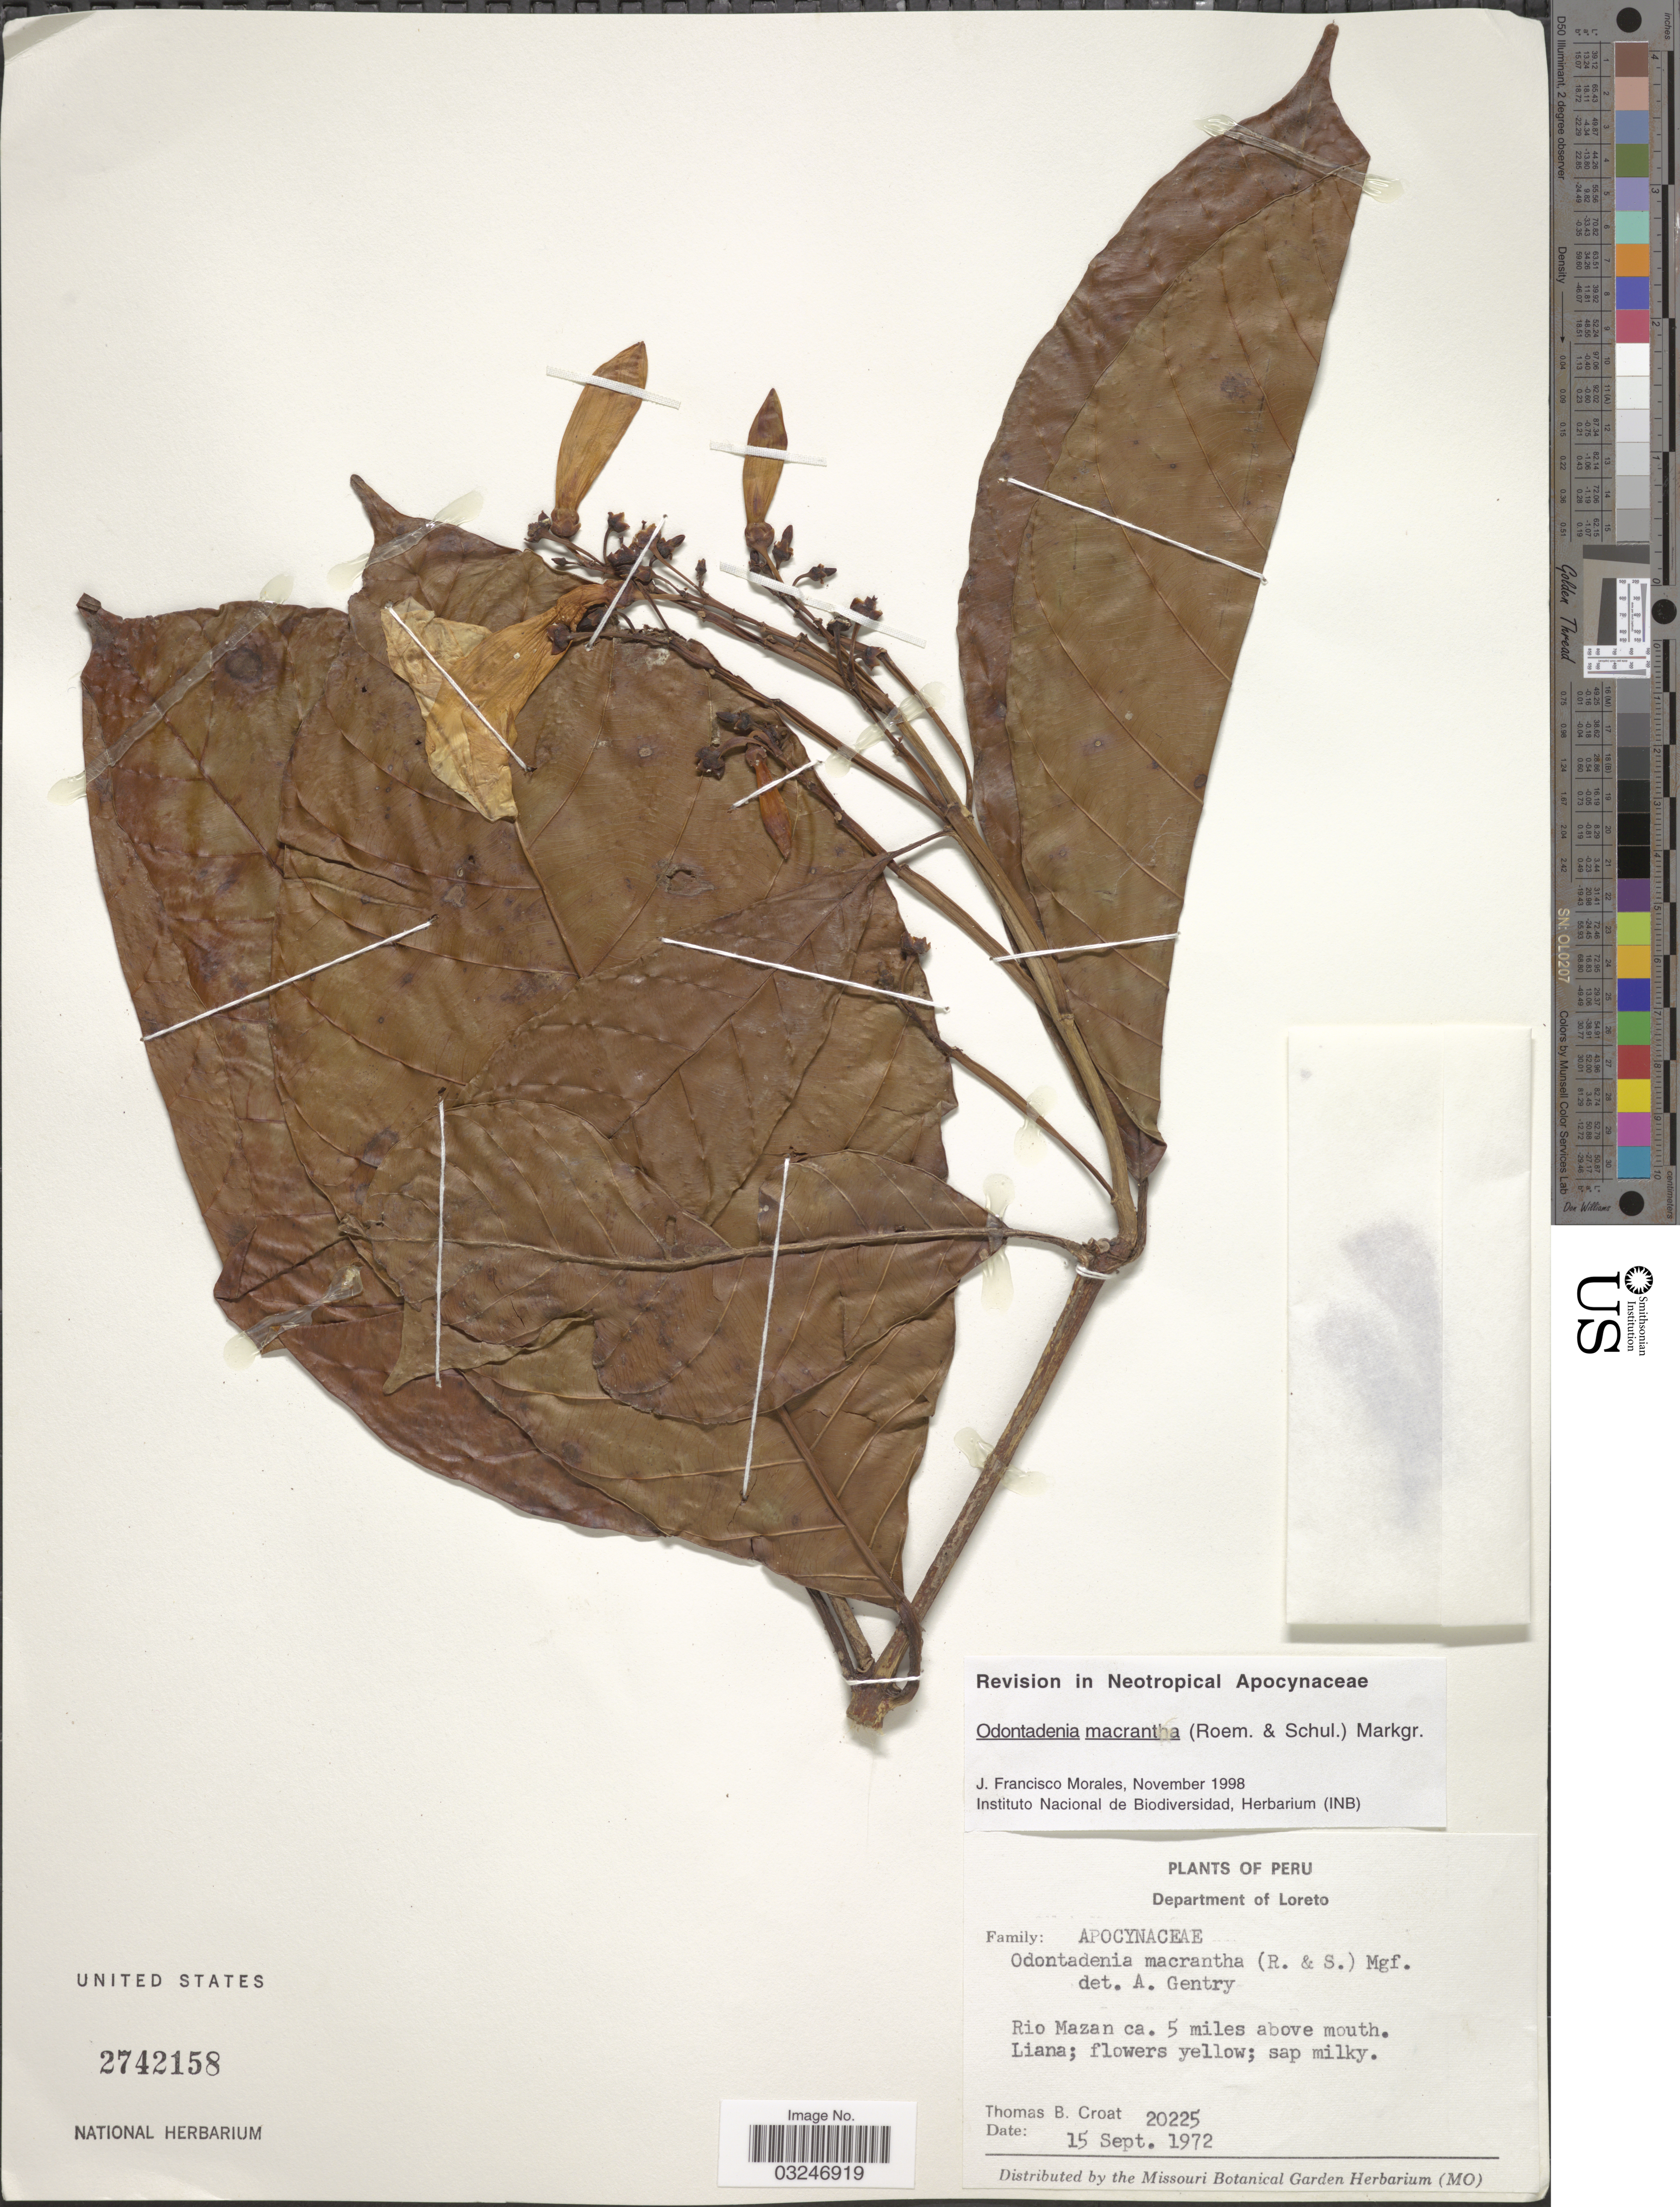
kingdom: Plantae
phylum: Tracheophyta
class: Magnoliopsida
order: Gentianales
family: Apocynaceae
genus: Odontadenia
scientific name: Odontadenia macrantha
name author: (Roem. & Schult.) Markgr.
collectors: T. B. Croat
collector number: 20225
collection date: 1972-09-15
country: Peru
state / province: Loreto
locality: Department of Loreto. Rio Mazan ca. 5 miles above mouth.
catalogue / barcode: US 2742158